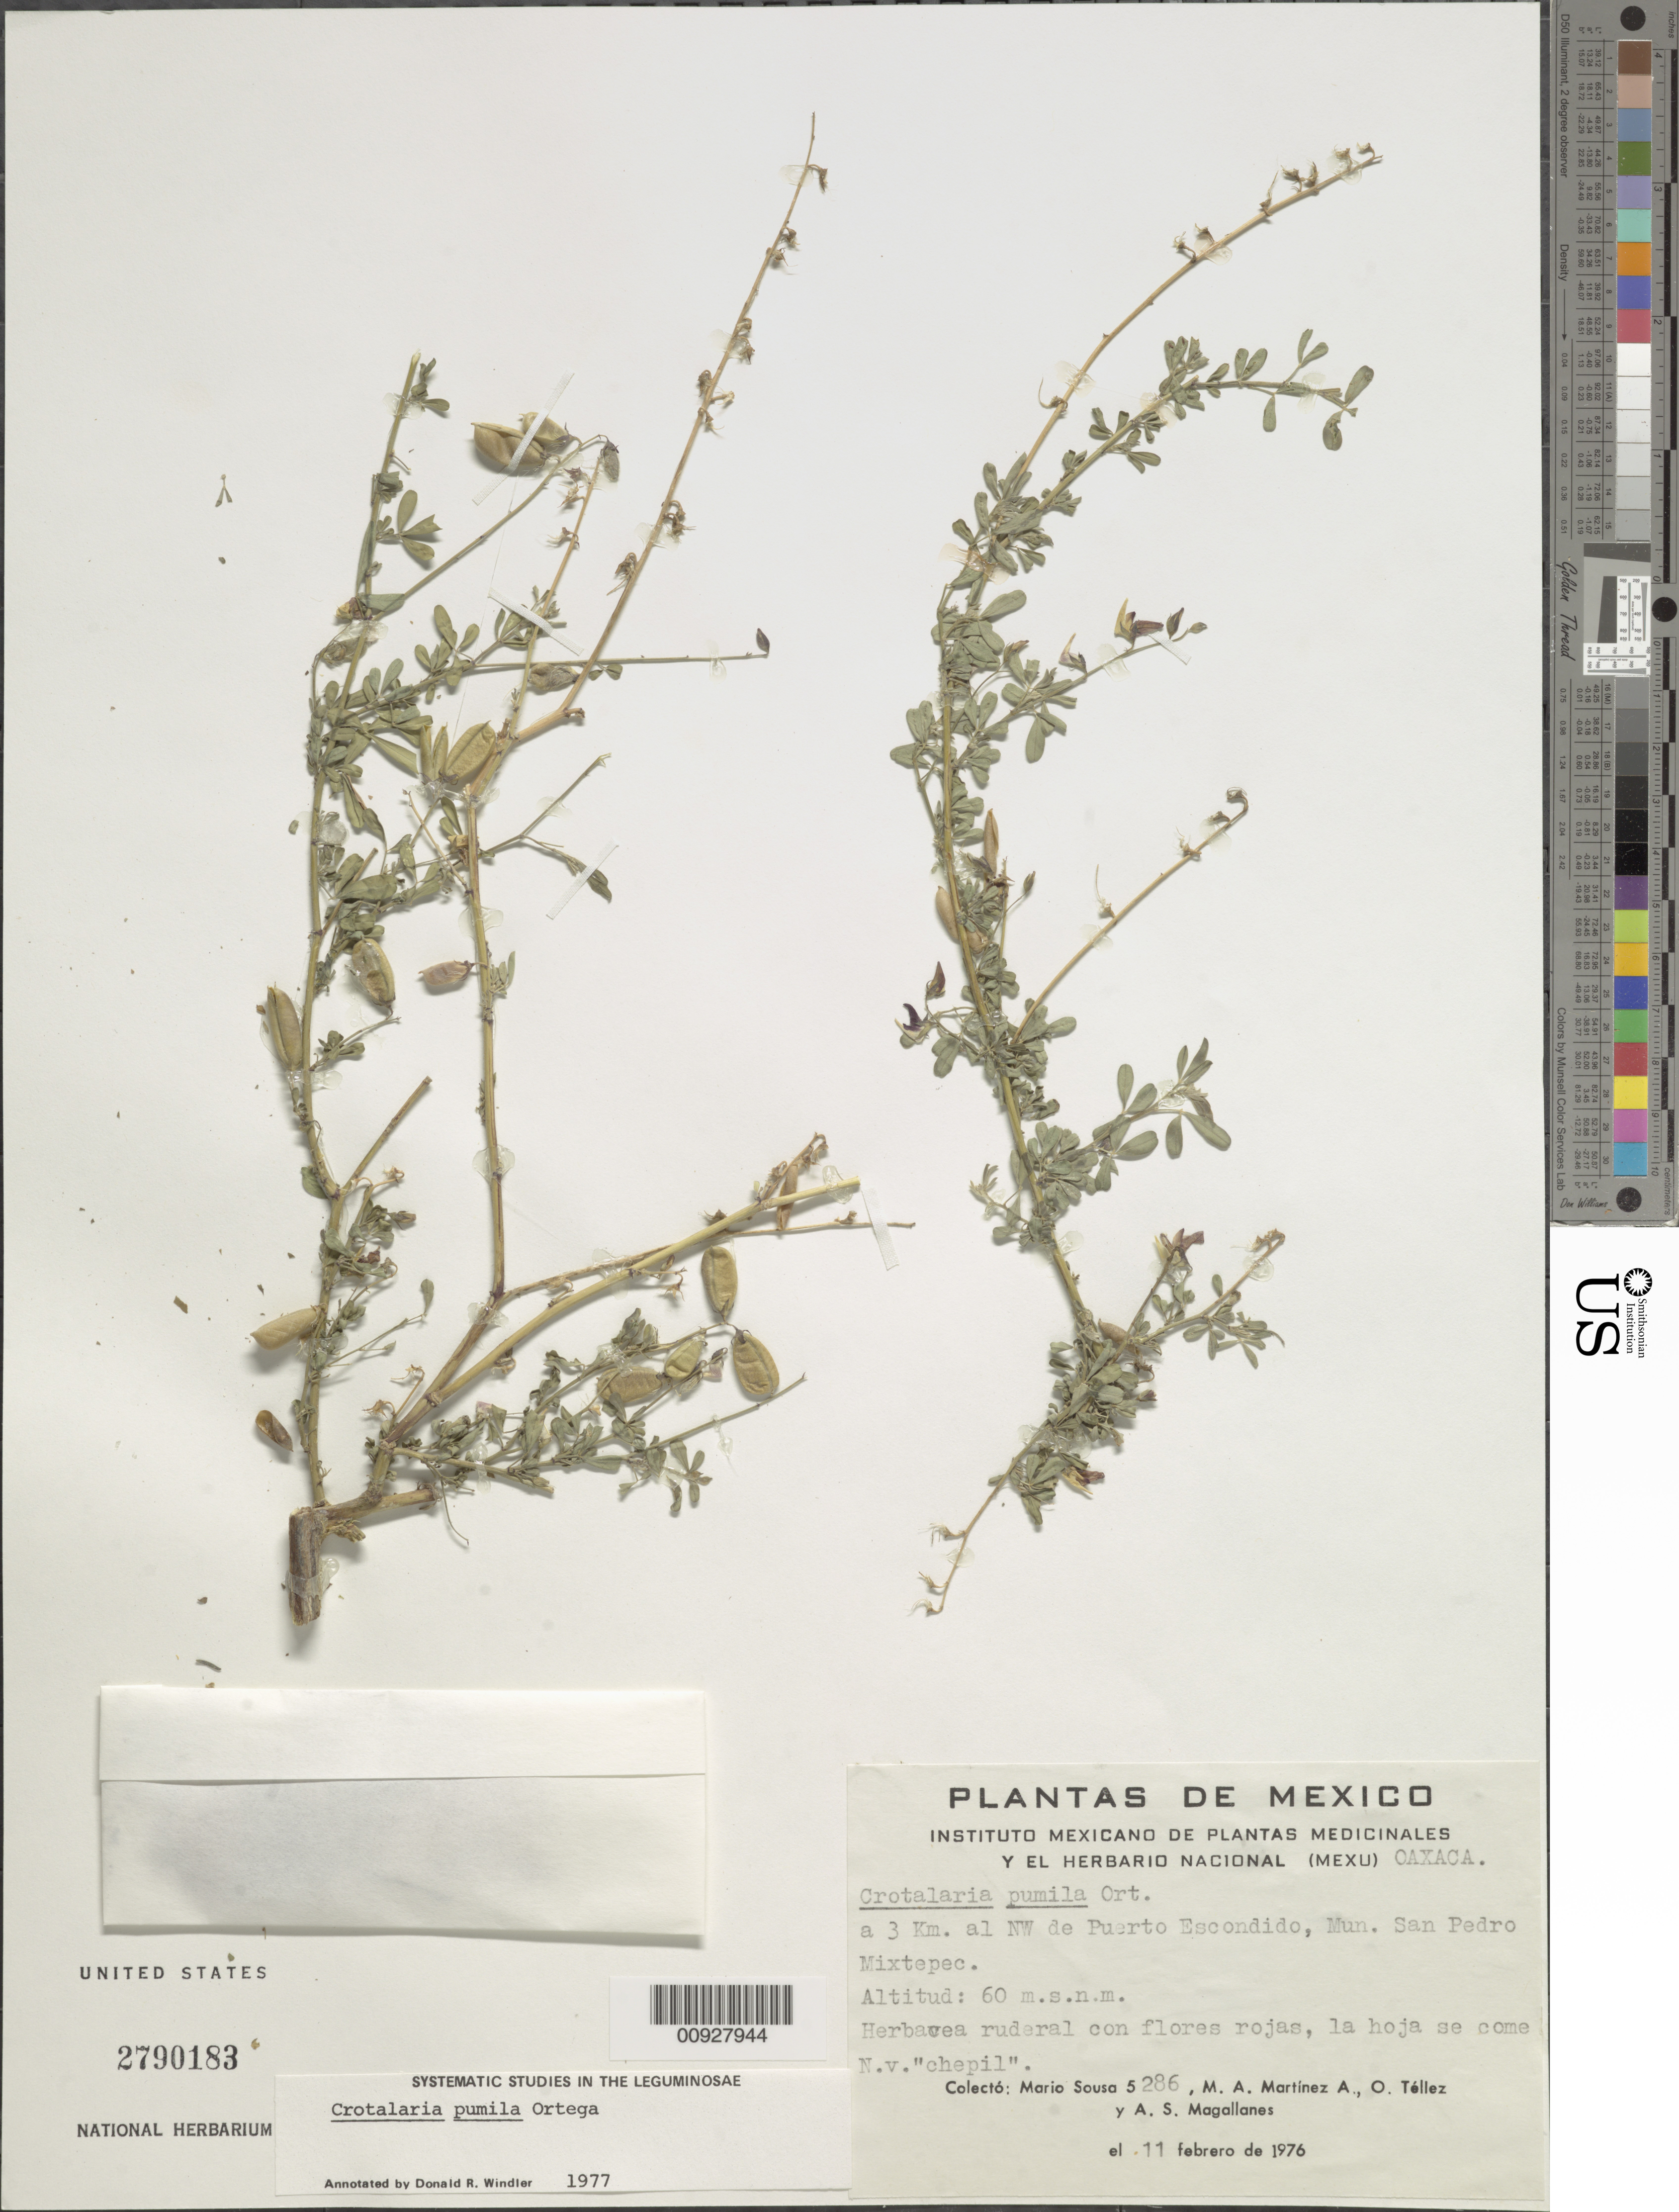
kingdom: Plantae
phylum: Tracheophyta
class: Magnoliopsida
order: Fabales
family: Fabaceae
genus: Crotalaria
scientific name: Crotalaria pumila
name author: Ortega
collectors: M. Sousa S., M. A. Martínez Alfaro, O. Téllez V. & A. Magallanes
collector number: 5286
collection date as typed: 11 Feb 1976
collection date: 1976-02-11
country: Mexico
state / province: Oaxaca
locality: A 3 km. al NW de Puerto Escondido, Mun. San Pedro Mixtepec, Oaxaca.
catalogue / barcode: US 2790183